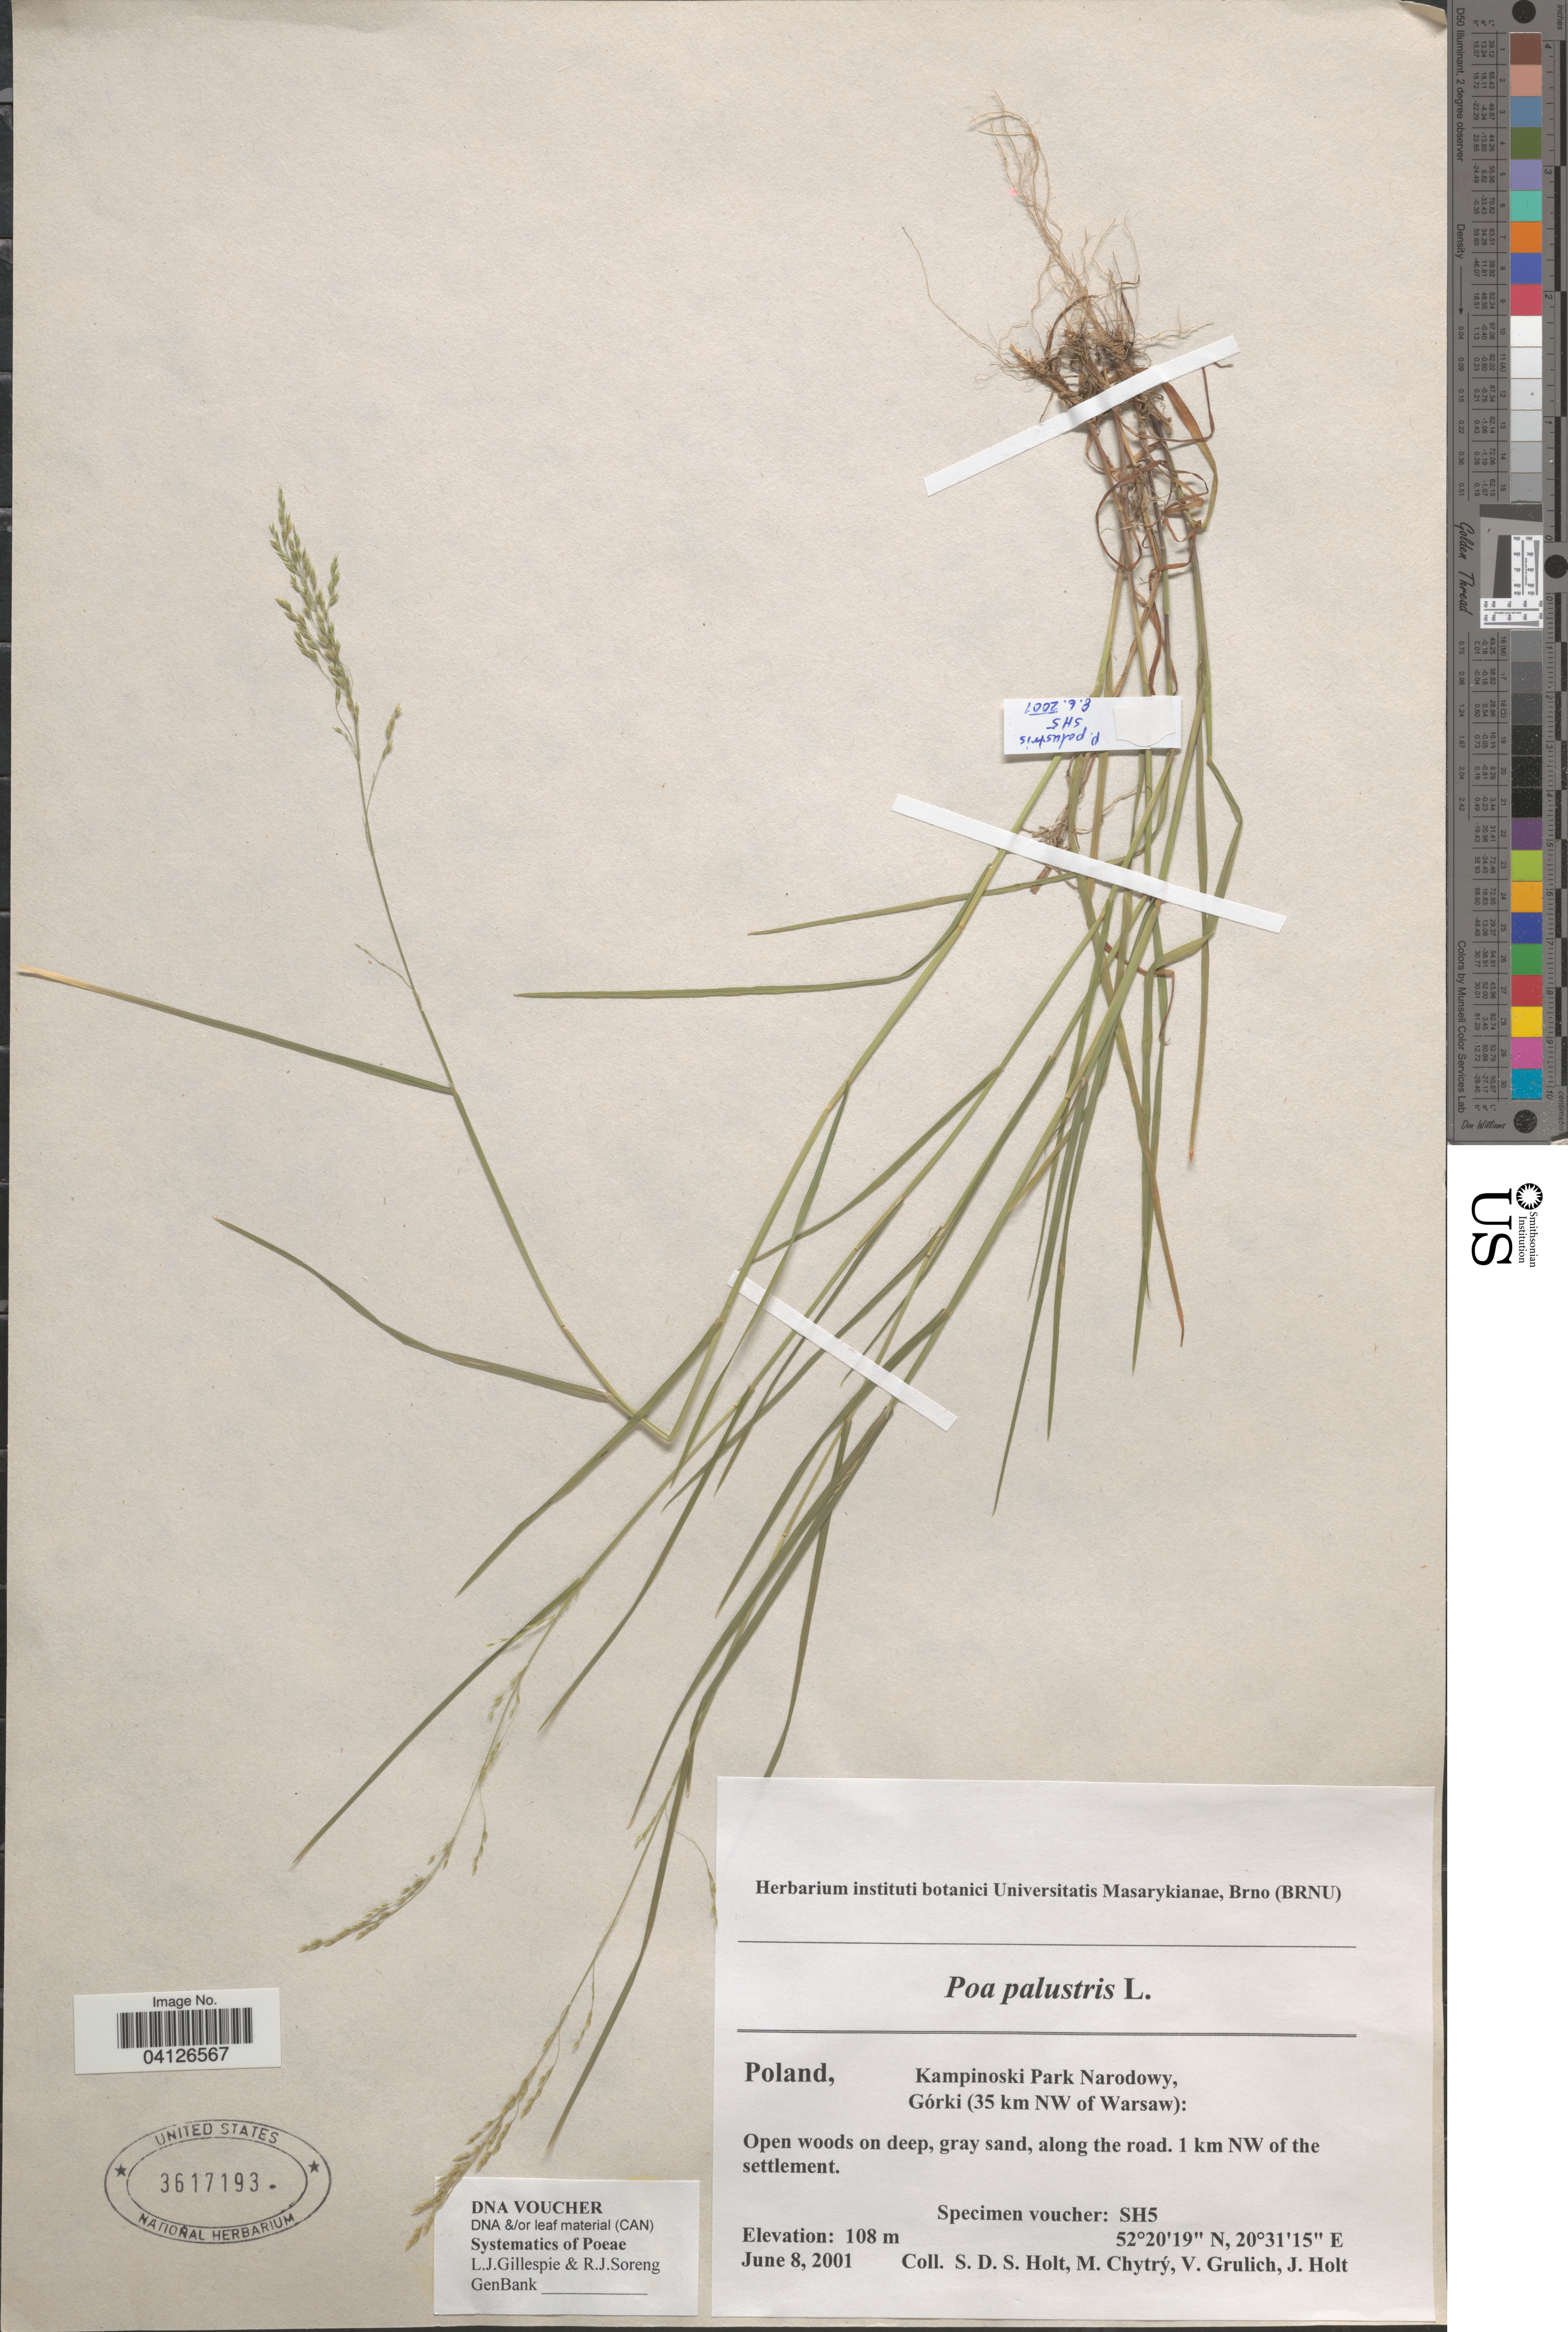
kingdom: Plantae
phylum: Tracheophyta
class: Liliopsida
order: Poales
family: Poaceae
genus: Poa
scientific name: Poa palustris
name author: L.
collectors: S. Holt, M. Chytrý, V. Grulich & J. Holt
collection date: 2001-06-08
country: Poland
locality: Kampinoski Park Narodowy, Górky (35 km NW of Warsaw): Open woods on deep, gray sand, along the road, 1 km NW of the settlement.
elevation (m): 108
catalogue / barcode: US 3617193